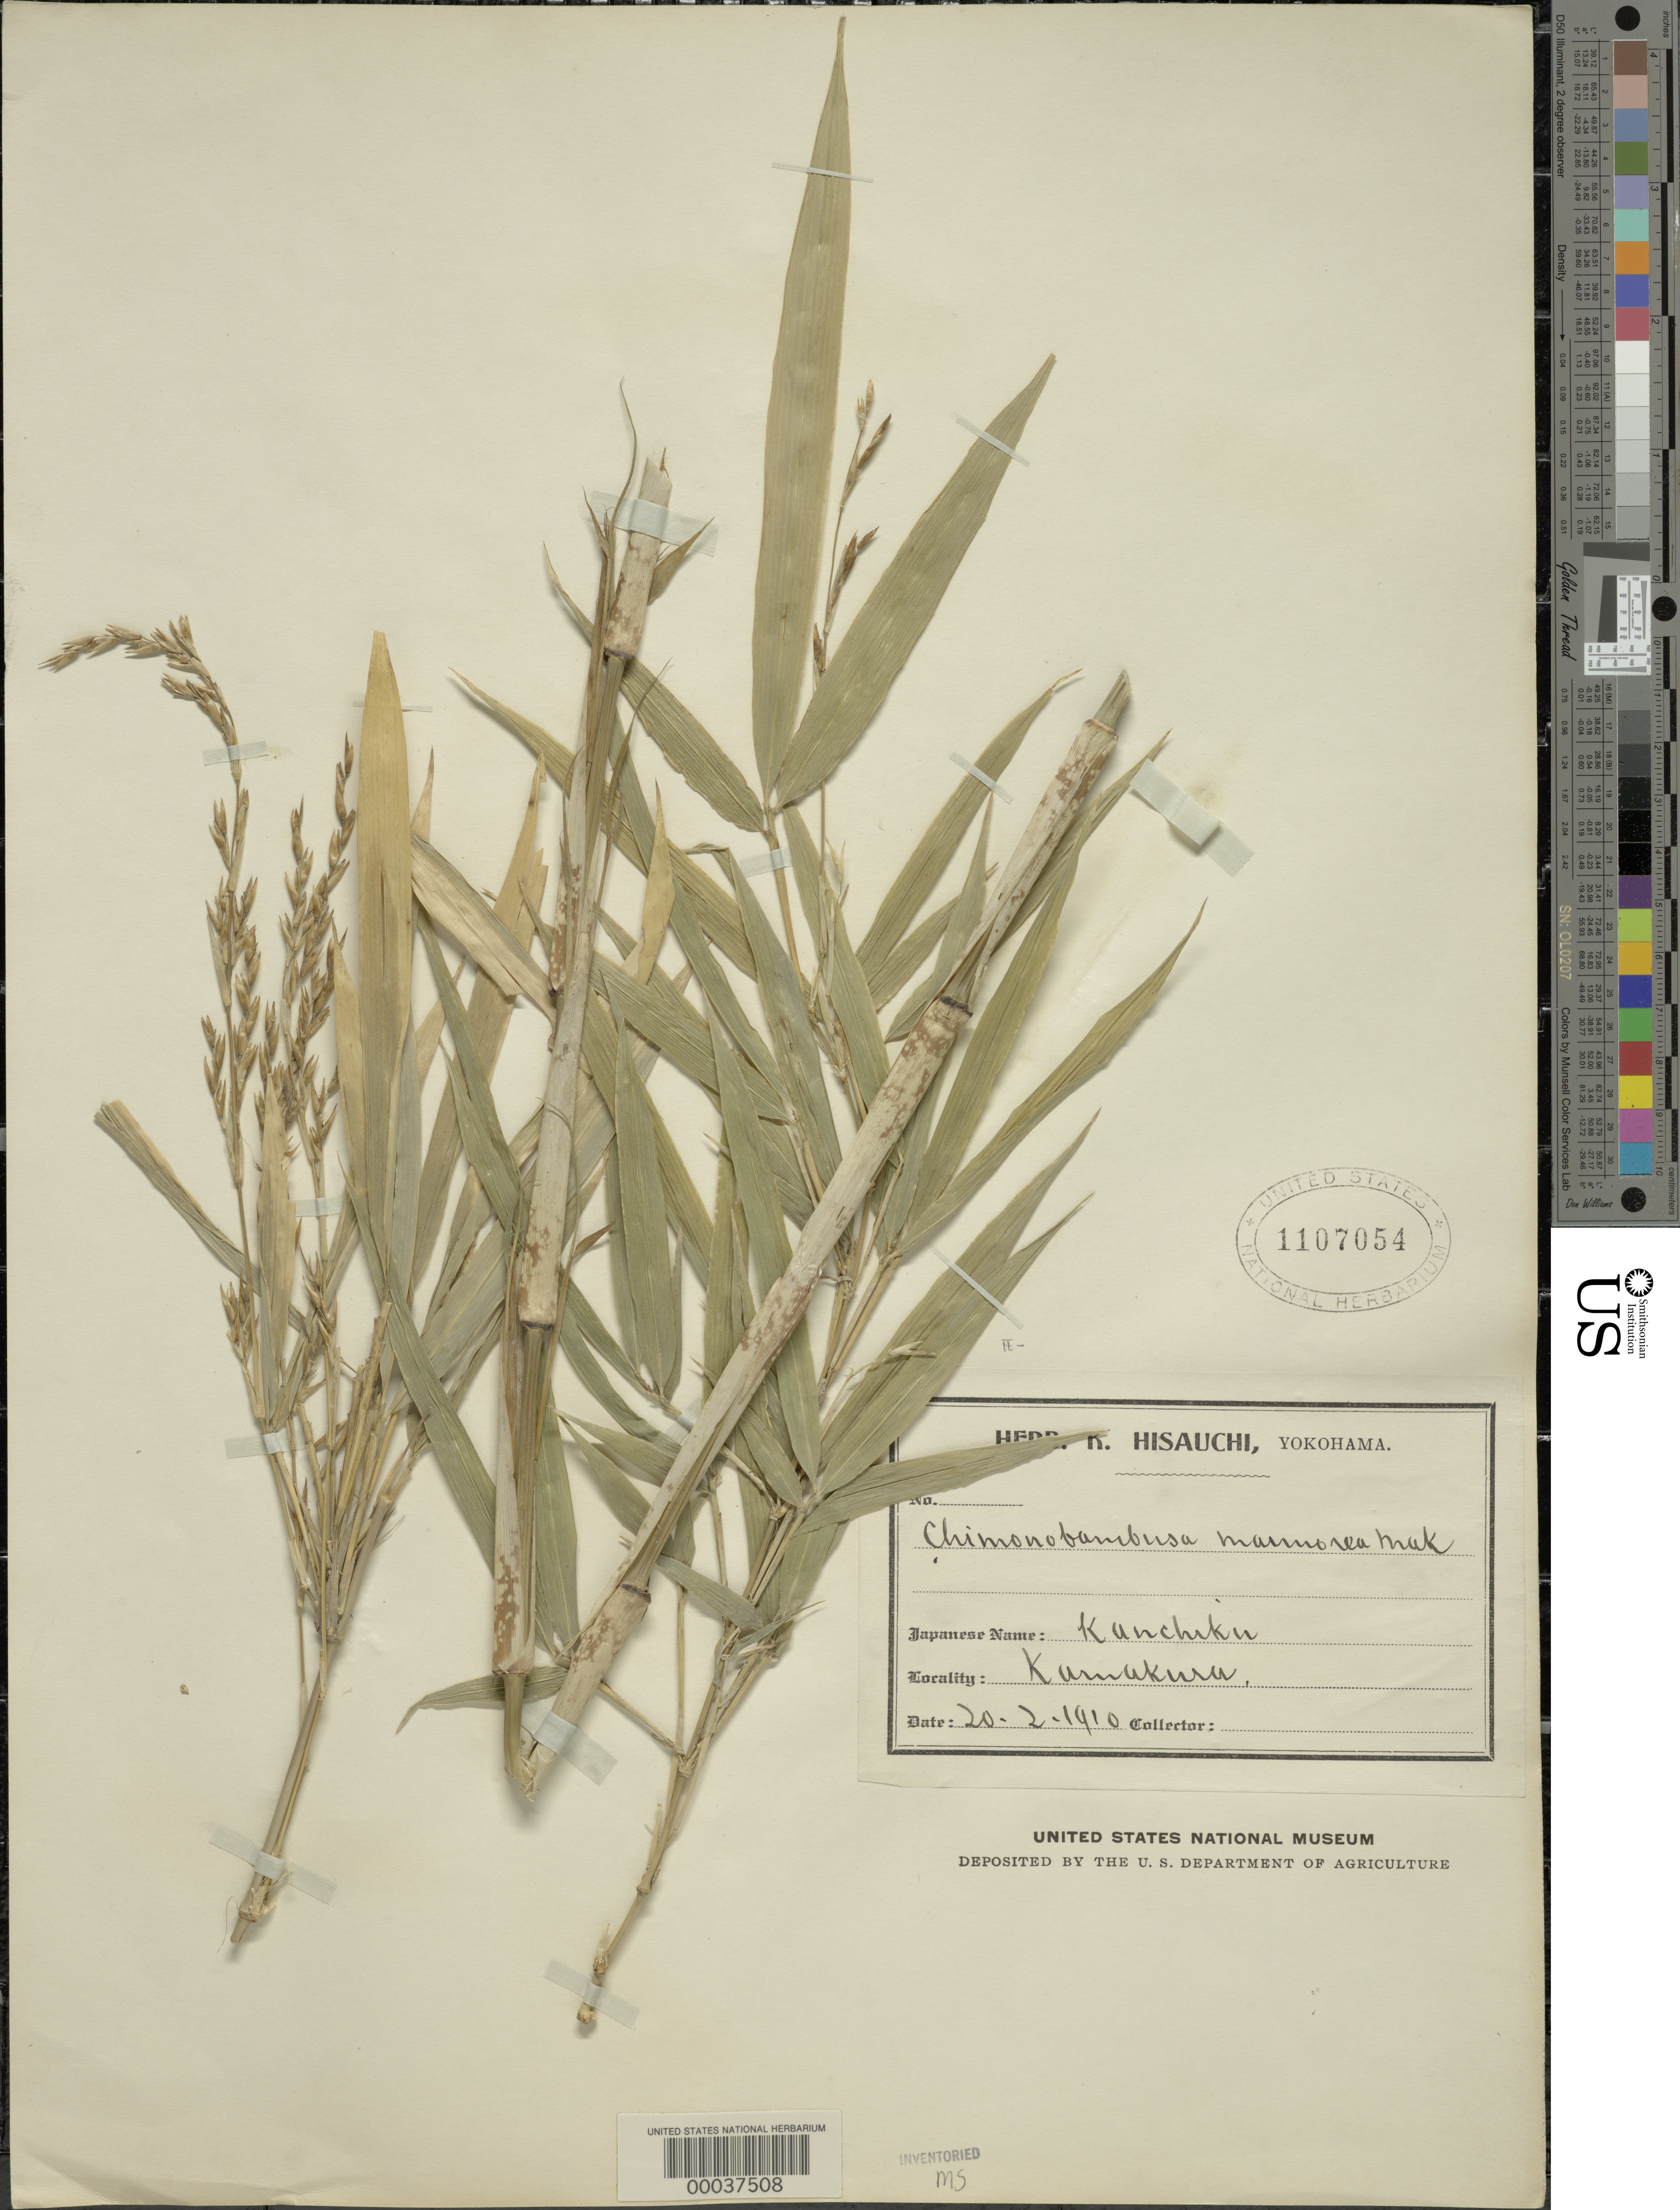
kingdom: Plantae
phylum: Tracheophyta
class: Liliopsida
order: Poales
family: Poaceae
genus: Chimonobambusa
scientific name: Chimonobambusa marmorea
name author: Makino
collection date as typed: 20 Feb 1910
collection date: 1910-02-20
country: Japan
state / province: Kanagawa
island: Honshu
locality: Yokohama.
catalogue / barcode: US 1107054